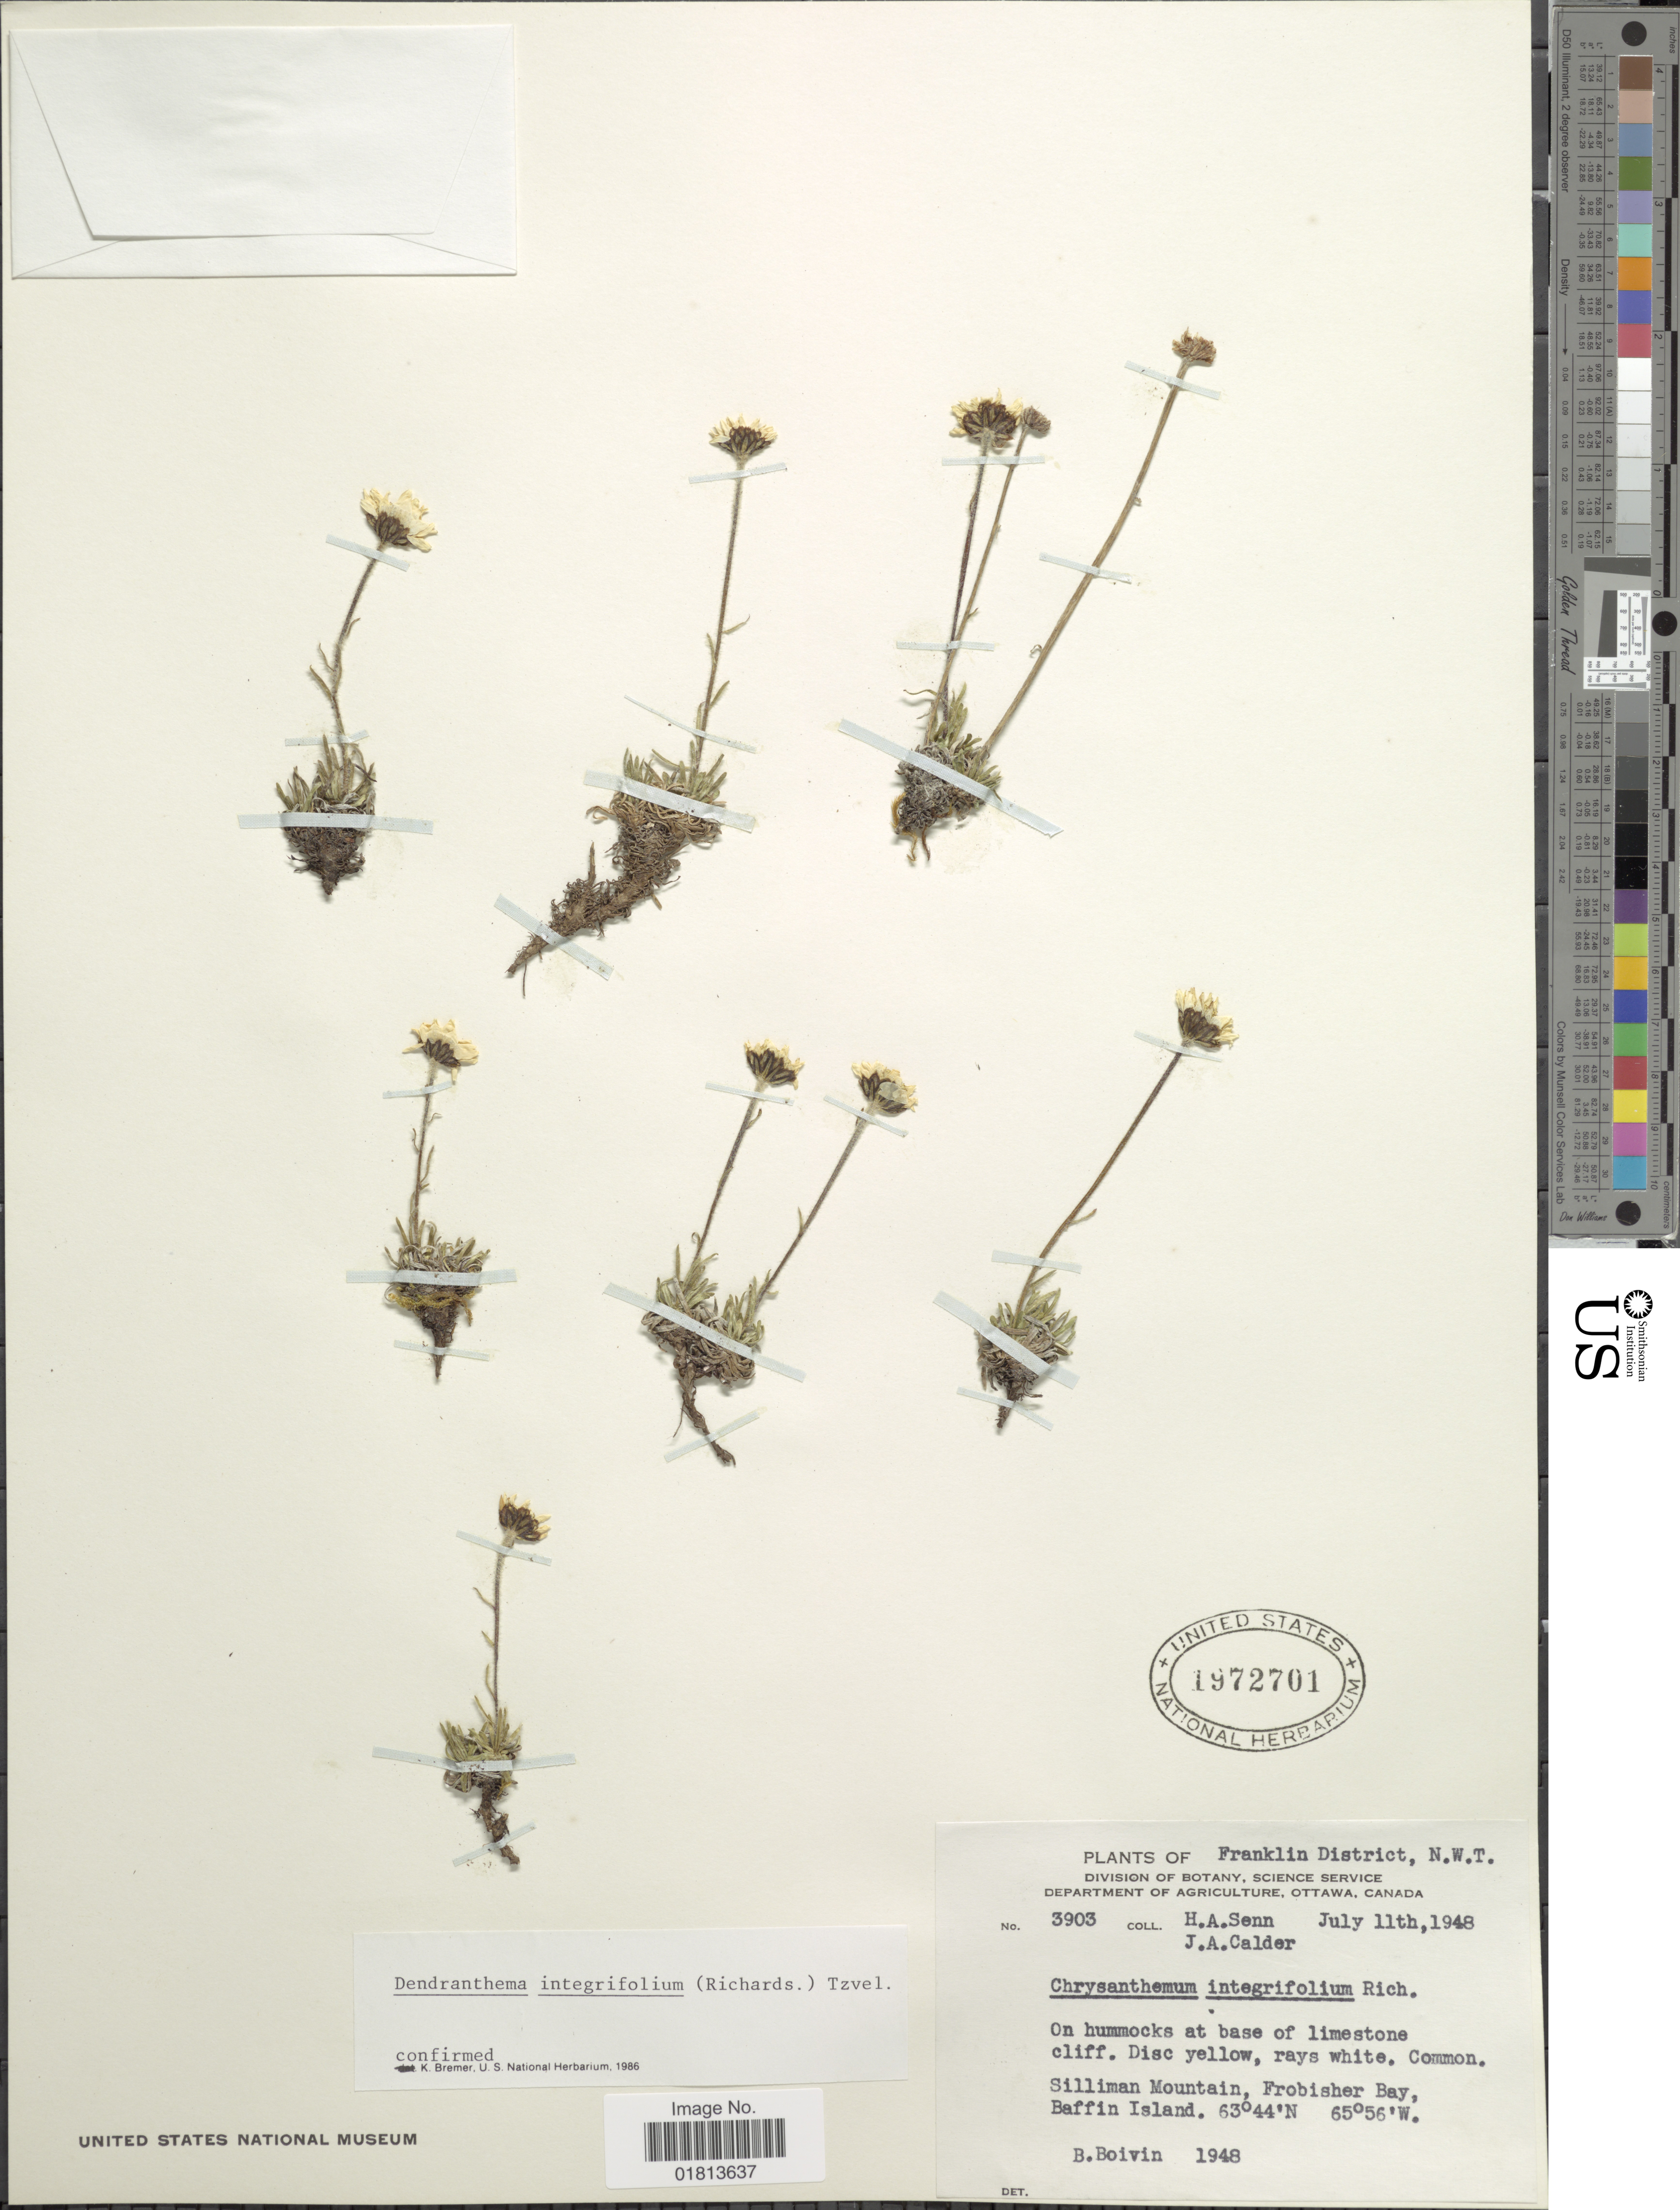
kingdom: Plantae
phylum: Tracheophyta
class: Magnoliopsida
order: Asterales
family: Asteraceae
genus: Dendranthema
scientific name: Dendranthema integrifolium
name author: (Richardson) Tzvelev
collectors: H. Senn & J. A. Calder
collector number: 3903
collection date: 1948-07-11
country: Canada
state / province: Northwest Territories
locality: Franklin District, N. W. T., On hummocks at base, Silliman Mountain, Frobisher Bay, Baffin Island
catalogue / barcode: US 1972701